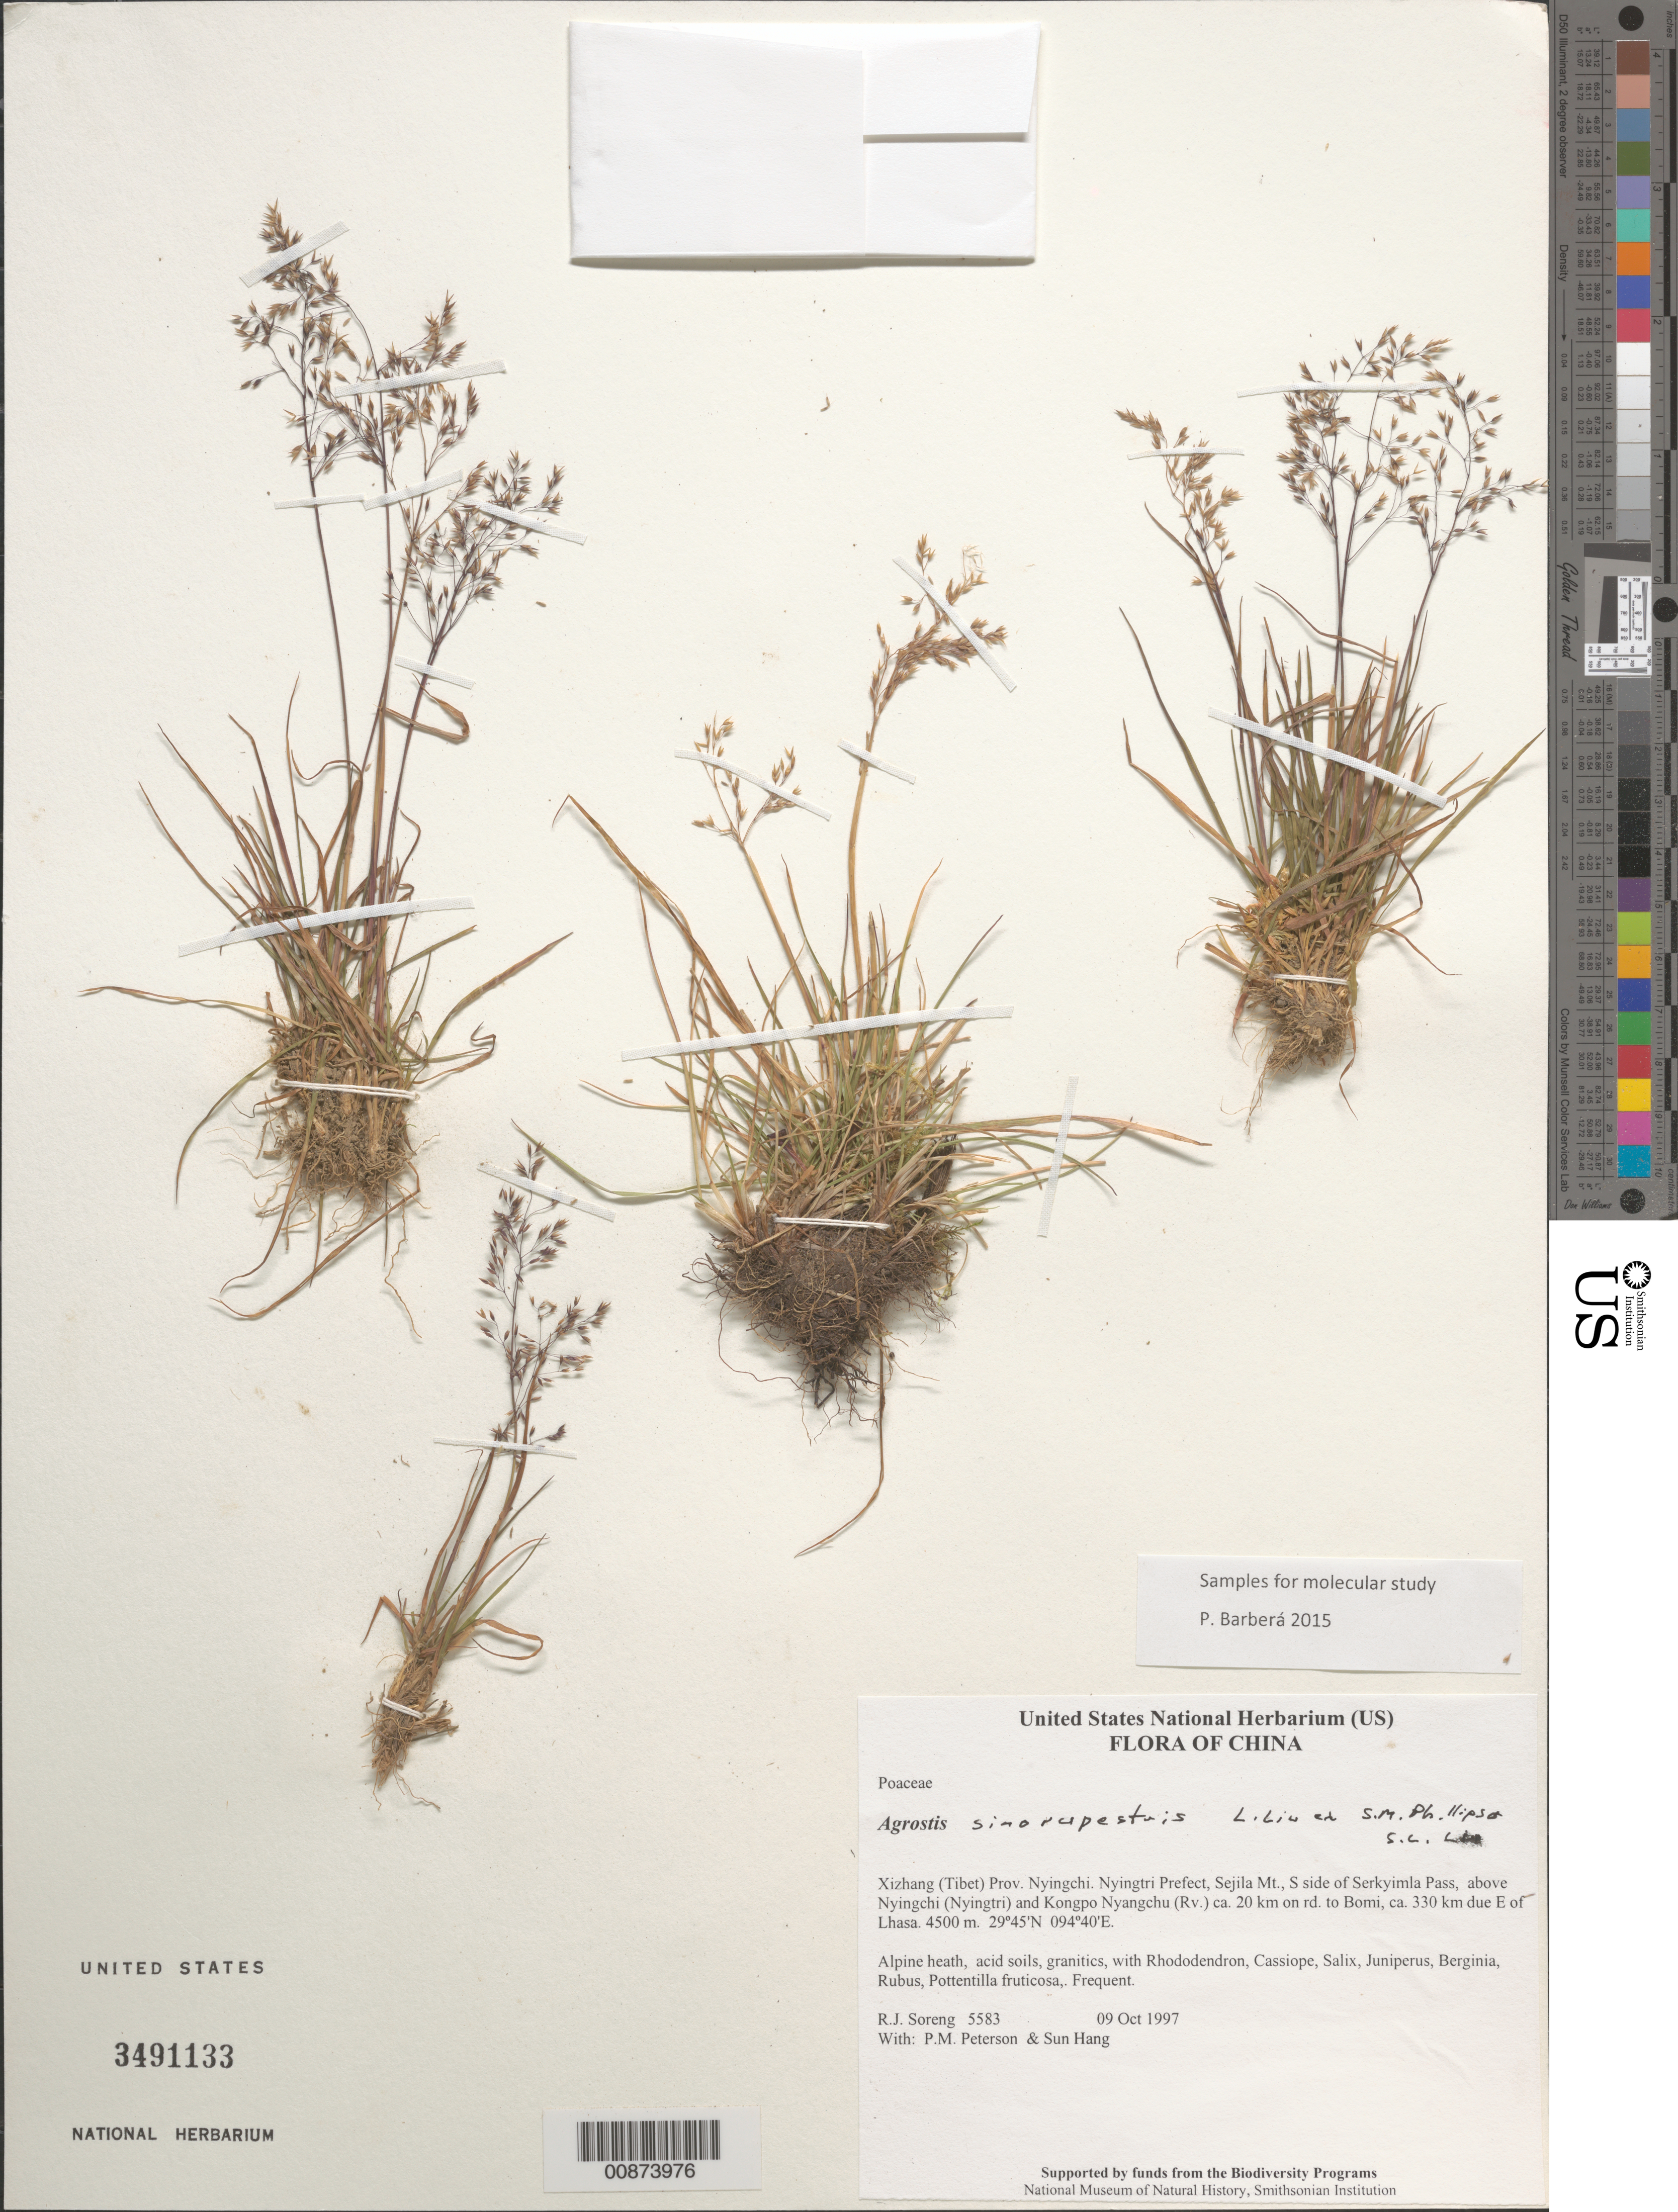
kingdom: Plantae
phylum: Tracheophyta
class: Liliopsida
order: Poales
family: Poaceae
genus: Agrostis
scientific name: Agrostis sinorupestris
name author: L. Liu ex S.M. Phillips & S.L. Lu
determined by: Soreng, Robert J., Research Associate (BOT), Smithsonian Institution - National Museum of Natural History (UNITED STATES)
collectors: R. J. Soreng, P. M. Peterson & Sun Hang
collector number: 5583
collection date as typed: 09 Oct 1997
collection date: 1997-10-09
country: China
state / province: Xizang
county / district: Nyingchi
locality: Nyingtri Prefect, Sejila Mt., S side of Serkyimla Pass, above Nyingchi (Nyingtri) and Kongpo Nyangchu (Rv.) ca. 20 km on rd. to Bomi, ca. 330 km due E of Lhasa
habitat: Alpine heath, acid soils, granitics, with Rhododendron, Cassiope, Salix, Juniperus, Berginia, Rubus, Pottentilla fruticosa,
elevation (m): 4500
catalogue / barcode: US 3491133